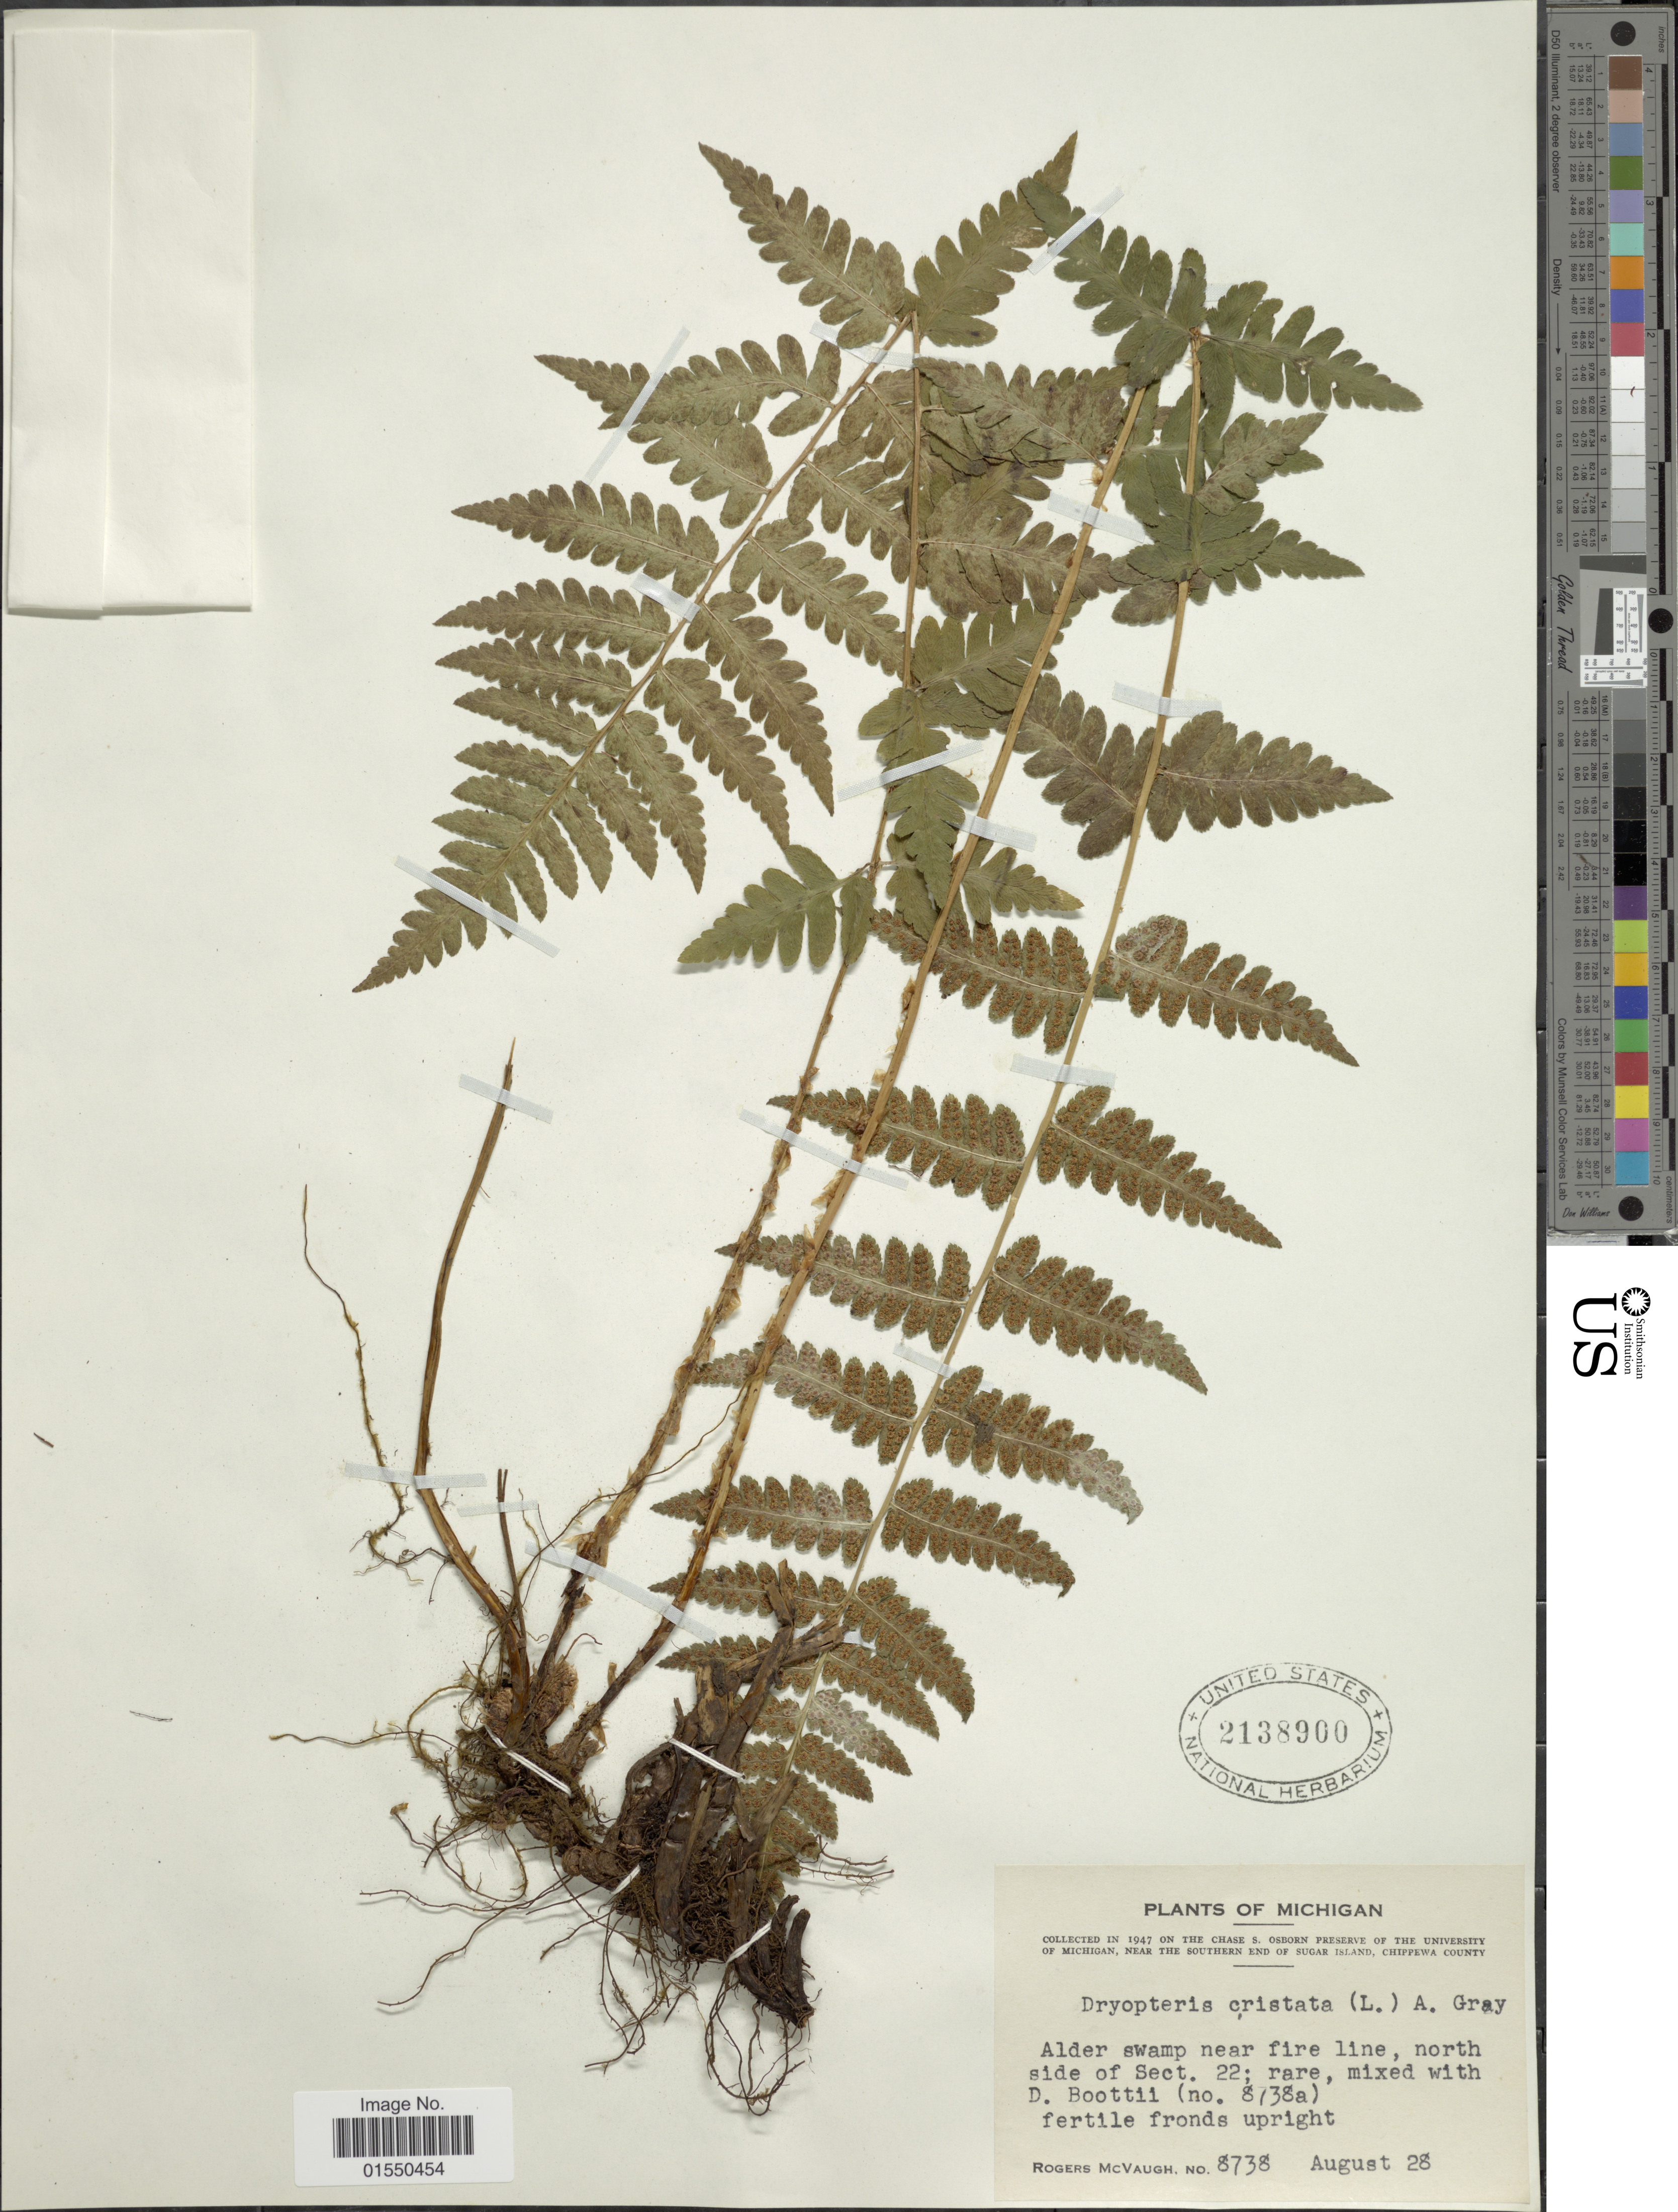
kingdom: Plantae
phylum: Tracheophyta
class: Polypodiopsida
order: Polypodiales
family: Dryopteridaceae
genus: Dryopteris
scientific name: Dryopteris cristata var. spinulosa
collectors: R. McVaugh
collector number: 8738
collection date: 1947-08-28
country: United States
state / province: Michigan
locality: Alder swamp near fire line, north side of Sect. 22; rare, mixed with D. Boottii (No. 8738a) fertile fronds upright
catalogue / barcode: US 2138900